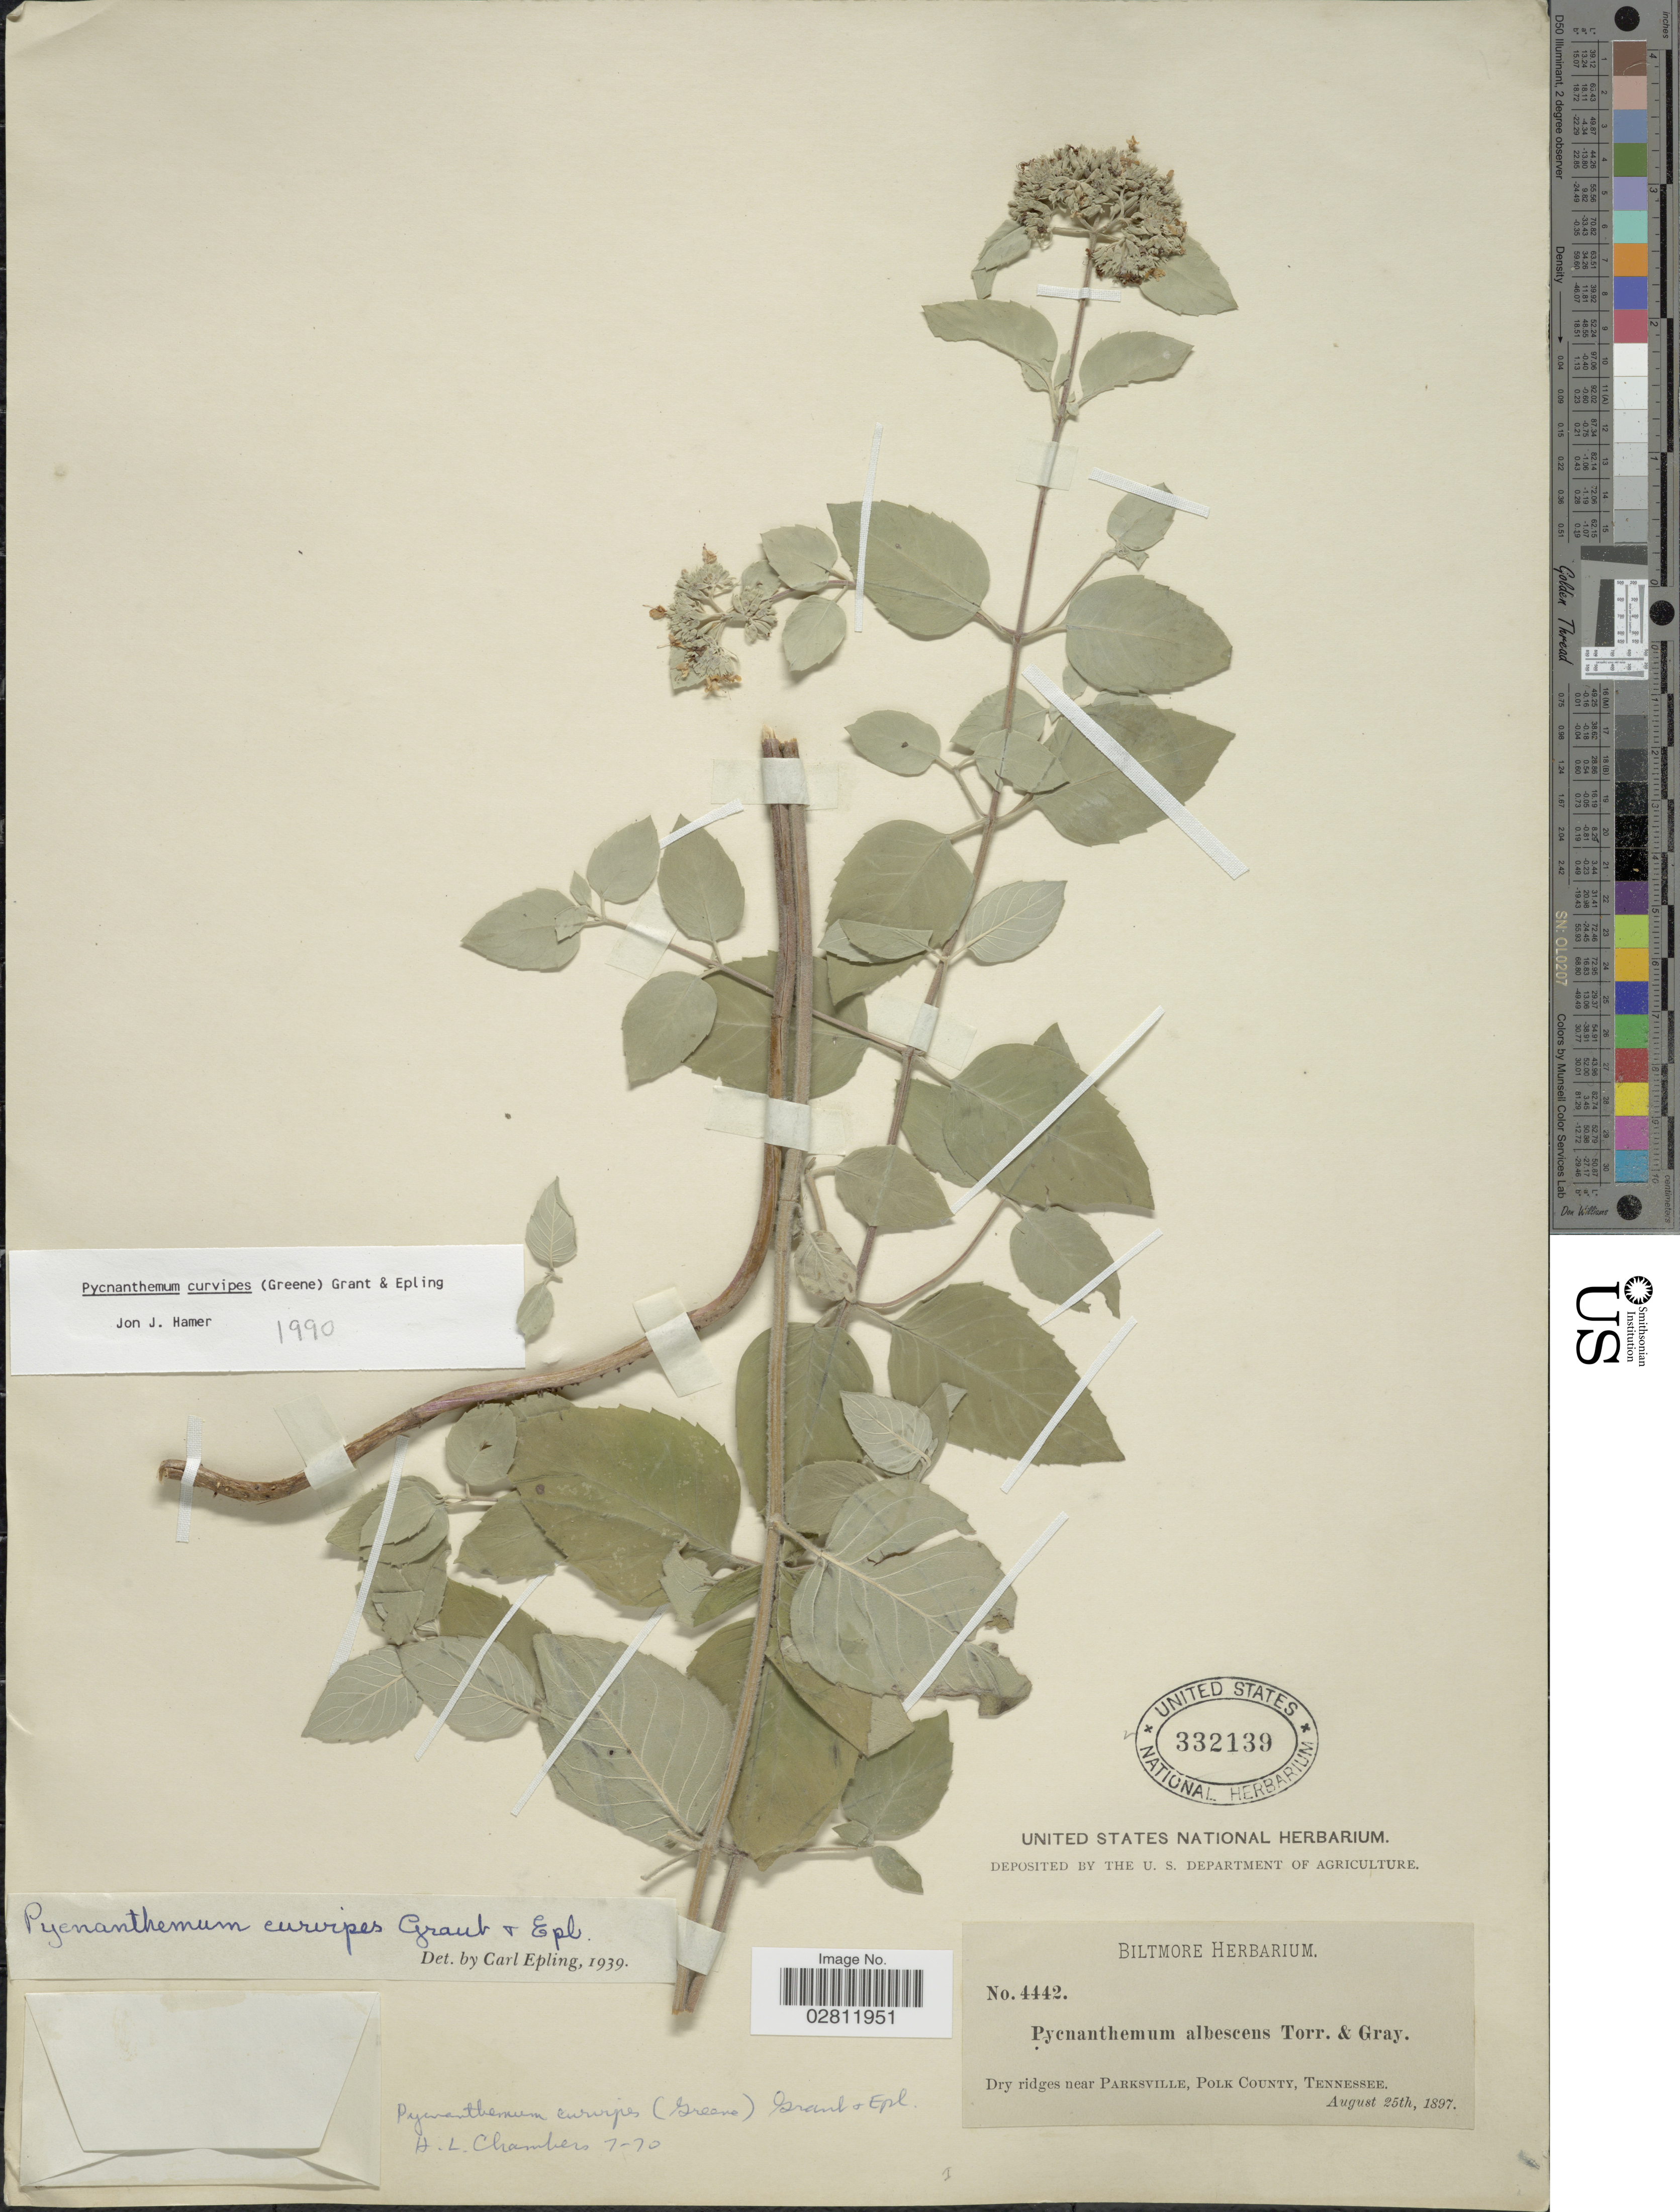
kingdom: Plantae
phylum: Tracheophyta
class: Magnoliopsida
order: Lamiales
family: Lamiaceae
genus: Pycnanthemum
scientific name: Pycnanthemum curvipes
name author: (Greene) E. Grant & Epling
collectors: ex herb. Biltmore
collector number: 4442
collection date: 1897-08-25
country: United States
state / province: Tennessee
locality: Dry ridges near Parksville, Polk County.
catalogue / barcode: US 332139